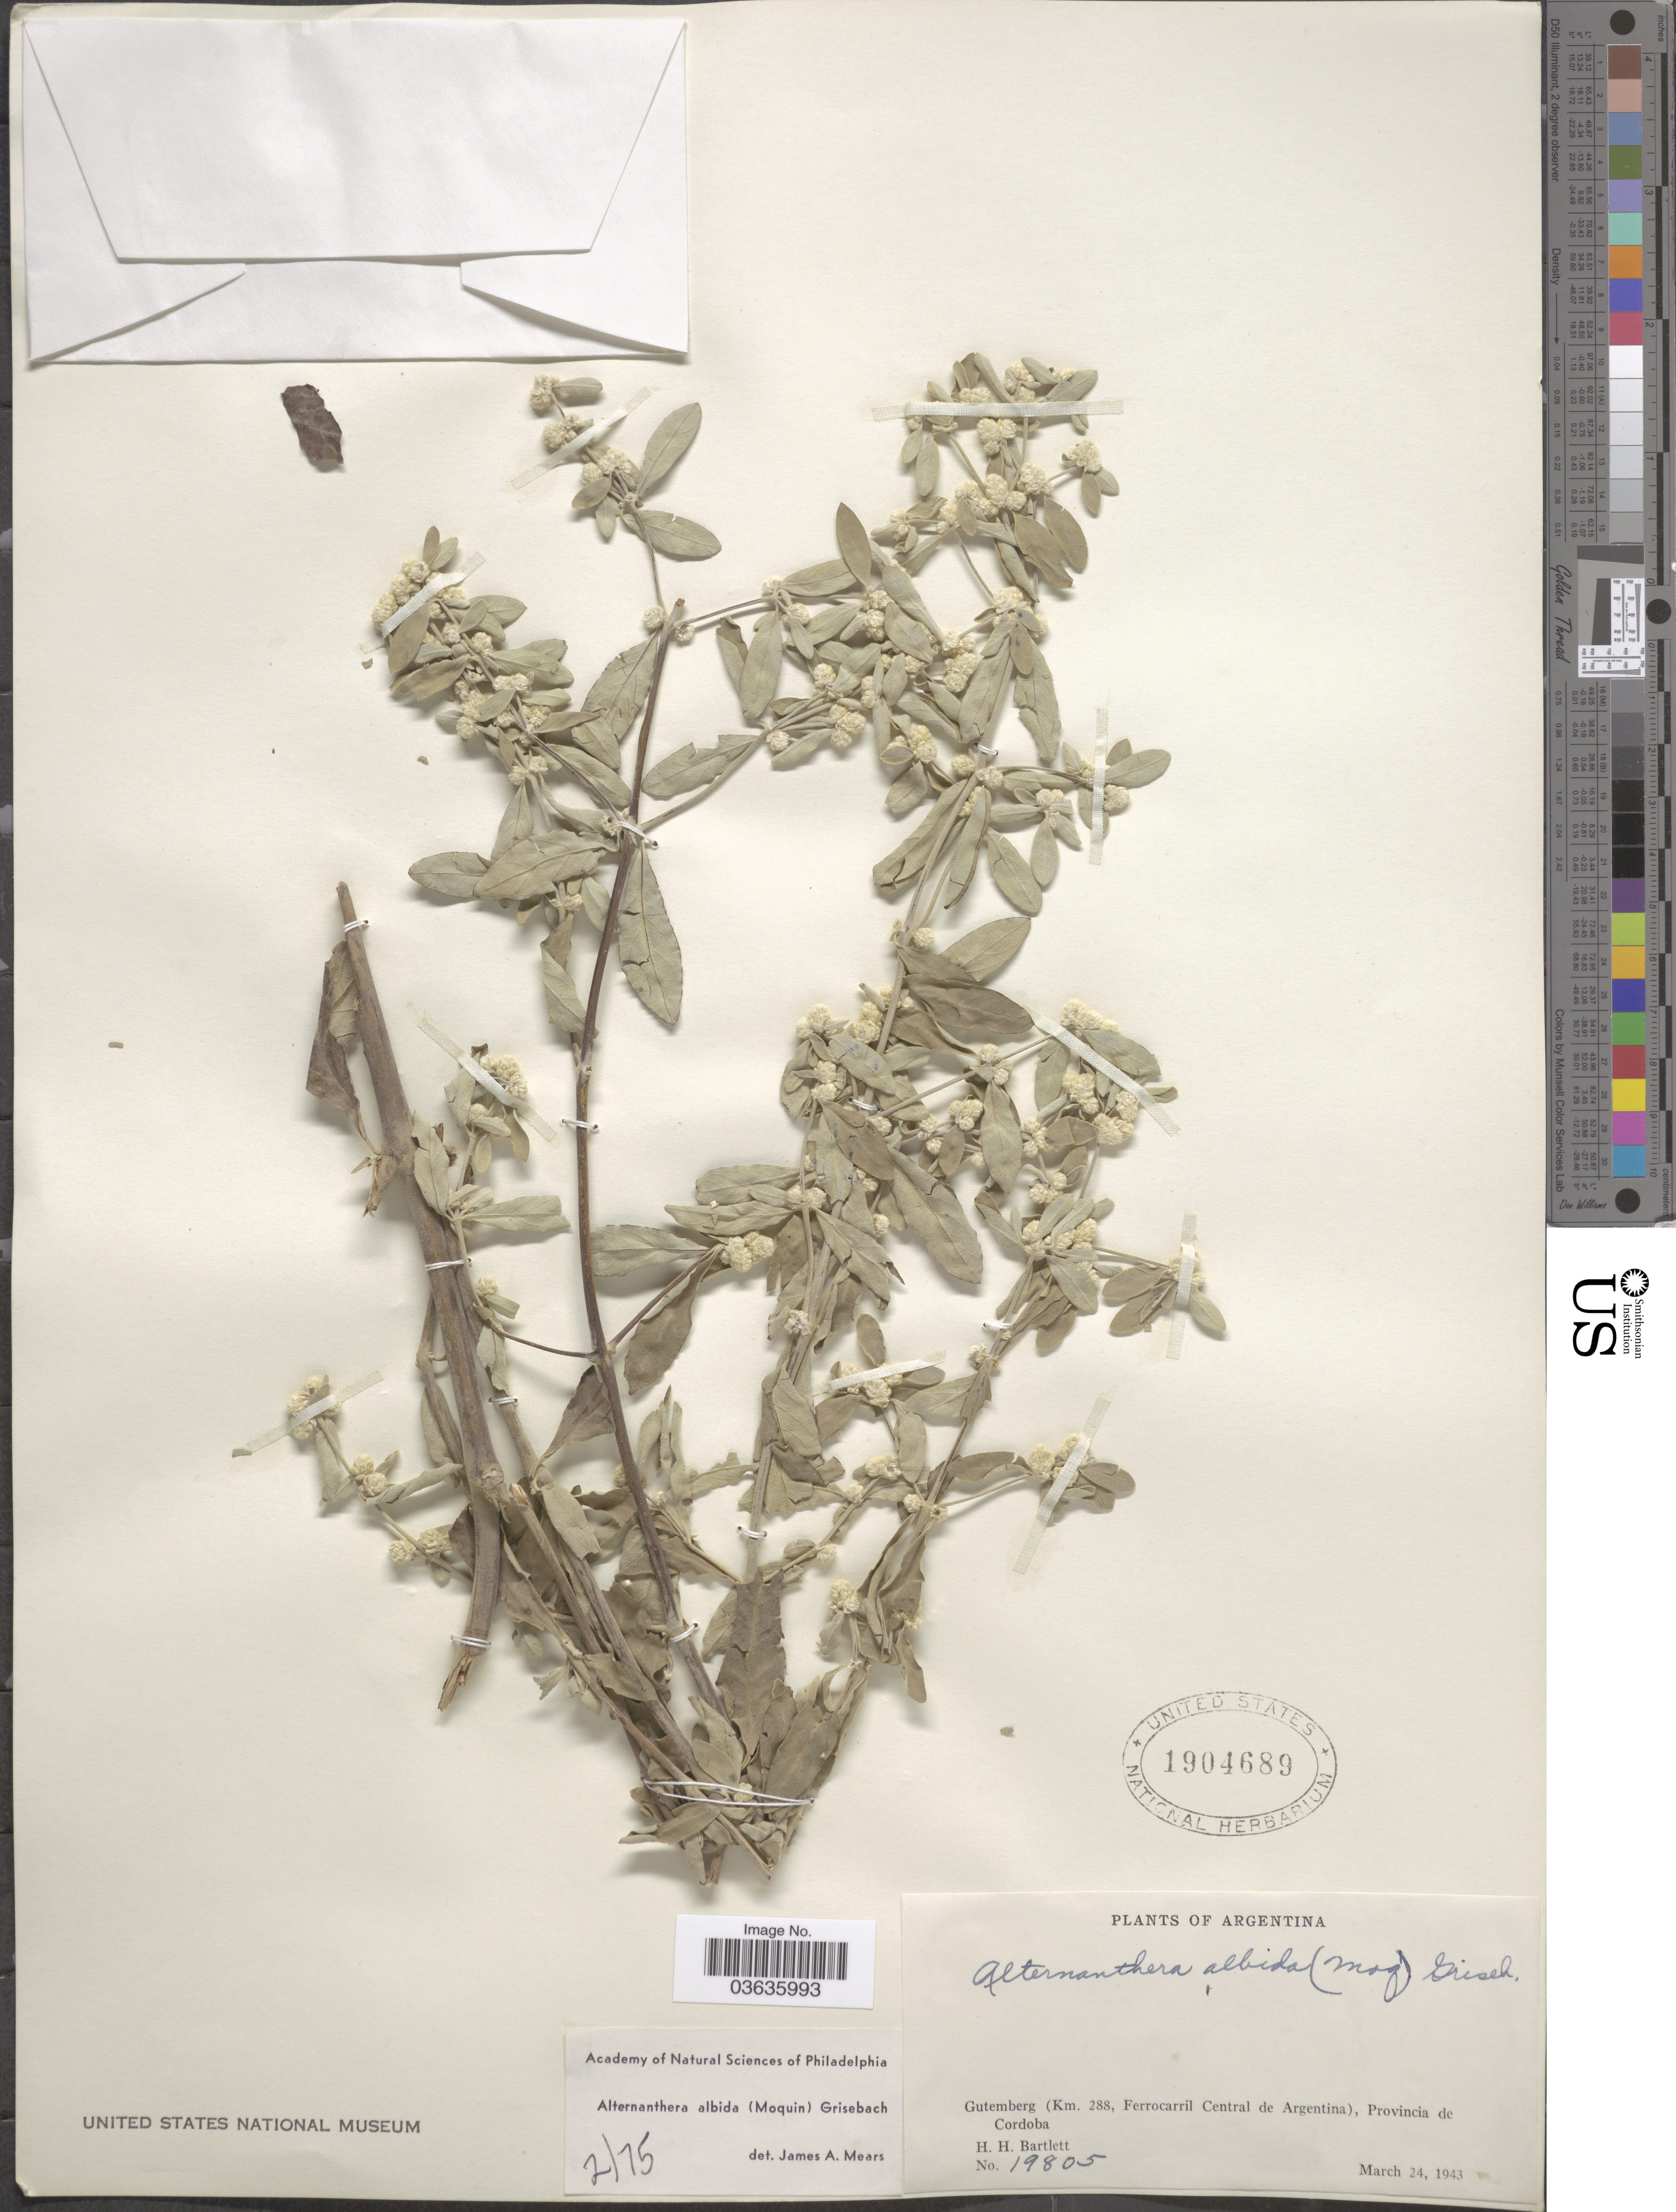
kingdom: Plantae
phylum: Tracheophyta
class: Magnoliopsida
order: Caryophyllales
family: Amaranthaceae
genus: Alternanthera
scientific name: Alternanthera albida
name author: (Moq.) Griseb.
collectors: H. H. Bartlett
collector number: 19805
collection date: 1943-03-24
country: Argentina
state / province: Cordoba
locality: Gutemberg (Km. 288, Ferrocarril Central de Argentina).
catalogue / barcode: US 1904689